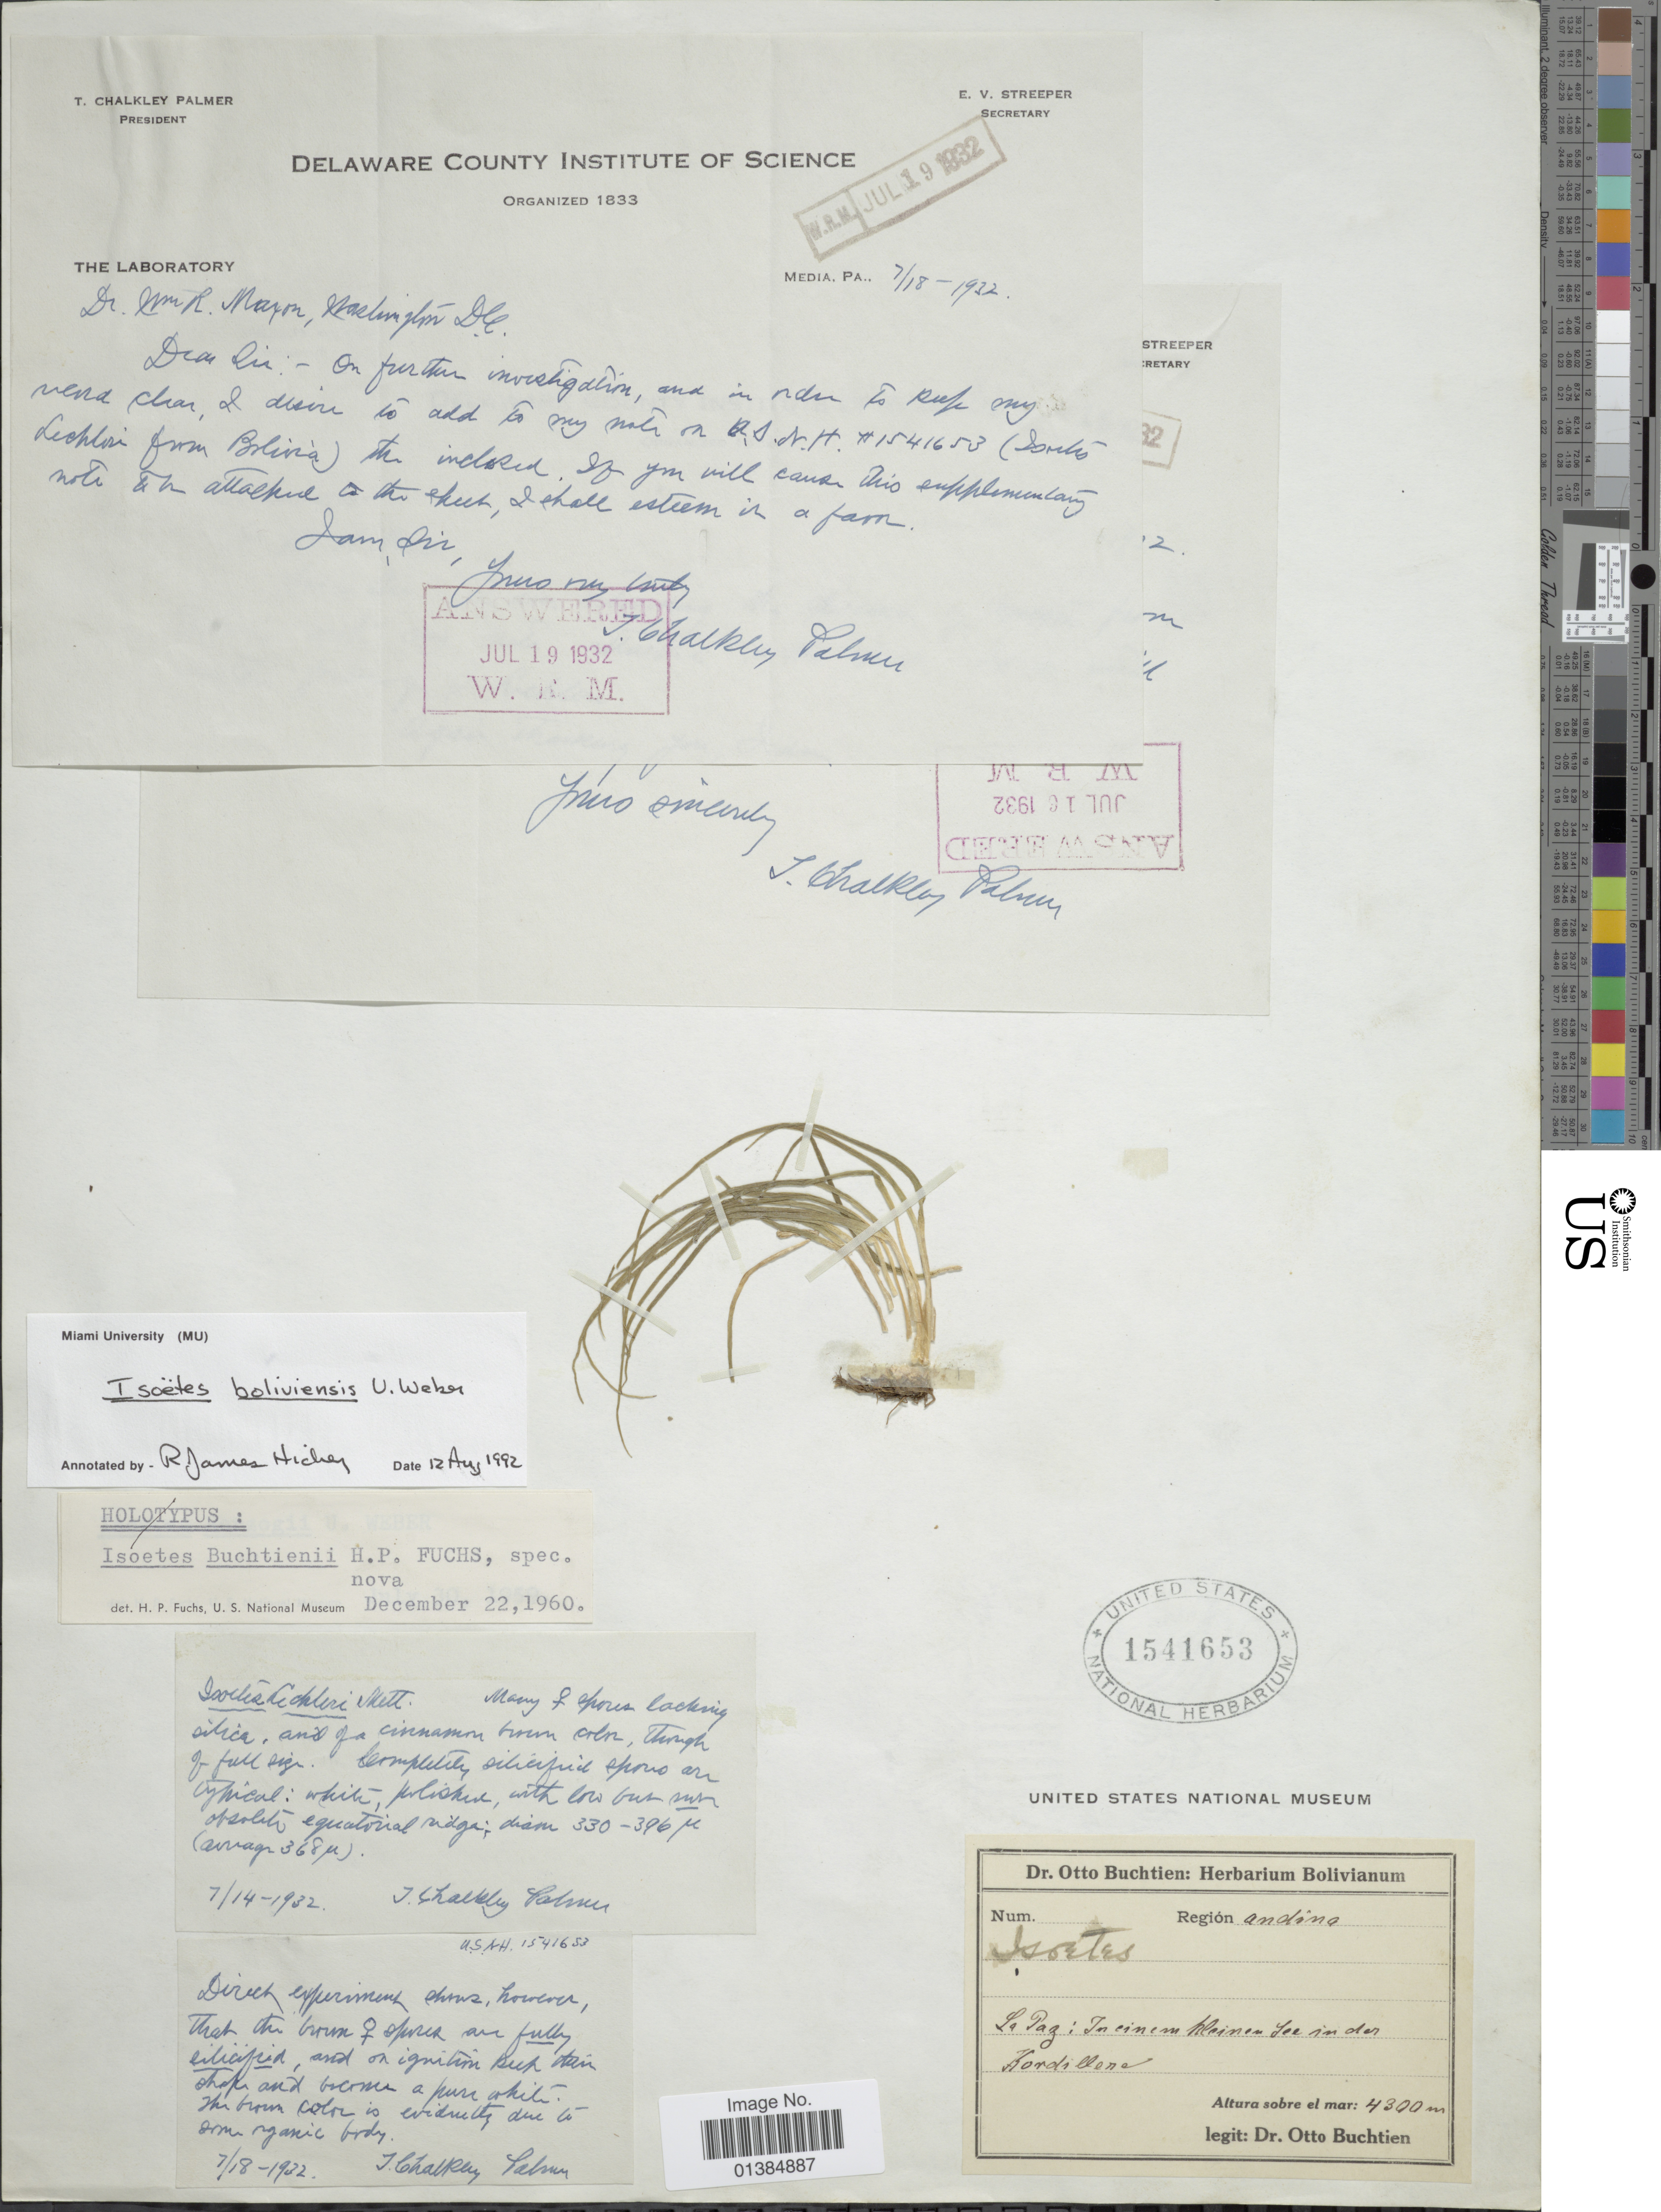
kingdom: Plantae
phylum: Tracheophyta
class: Lycopodiopsida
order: Isoetales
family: Isoetaceae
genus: Isoetes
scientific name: Isoetes boliviensis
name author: U. Weber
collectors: O. Buchtien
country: Bolivia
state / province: La Paz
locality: In einem kleinen see in der Kordillere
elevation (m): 4300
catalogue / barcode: US 1541653